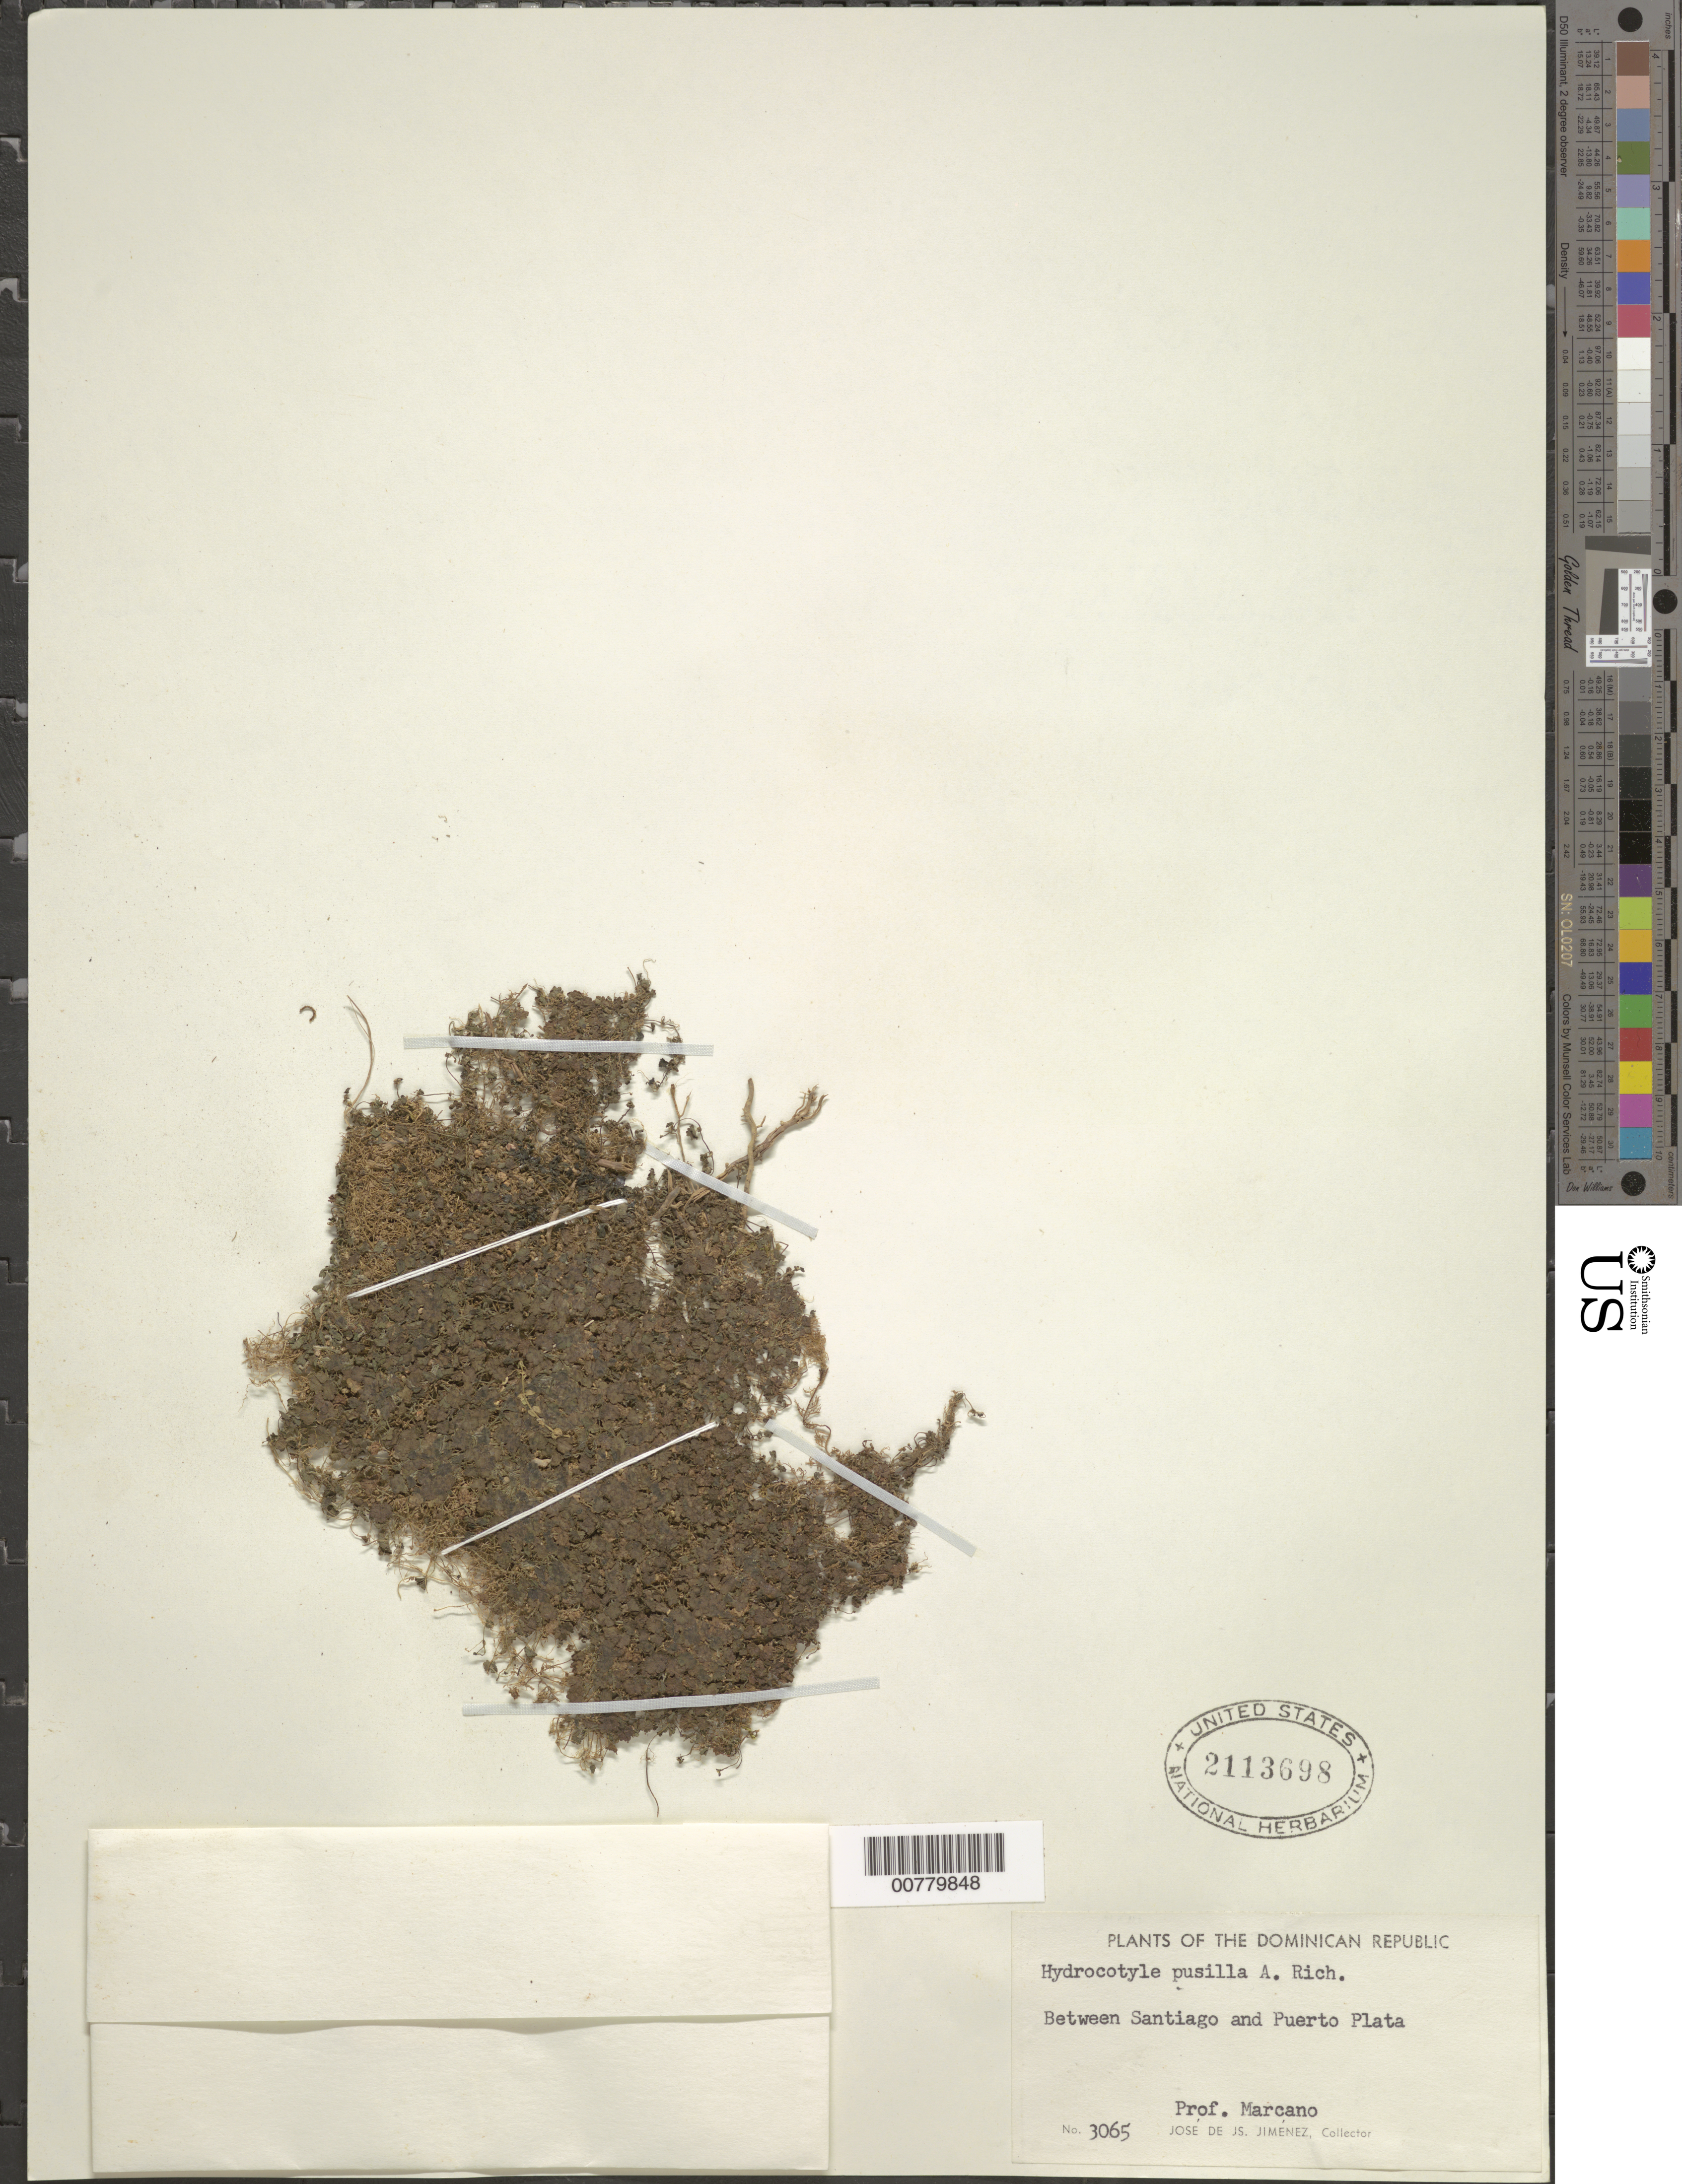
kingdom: Plantae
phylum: Tracheophyta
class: Magnoliopsida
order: Apiales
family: Araliaceae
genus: Hydrocotyle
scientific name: Hydrocotyle pusilla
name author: A. Rich.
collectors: E. J. Marcano F.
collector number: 3065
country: Dominican Republic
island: Hispaniola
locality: Between Santiago and Puerto Plata.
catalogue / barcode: US 2113698